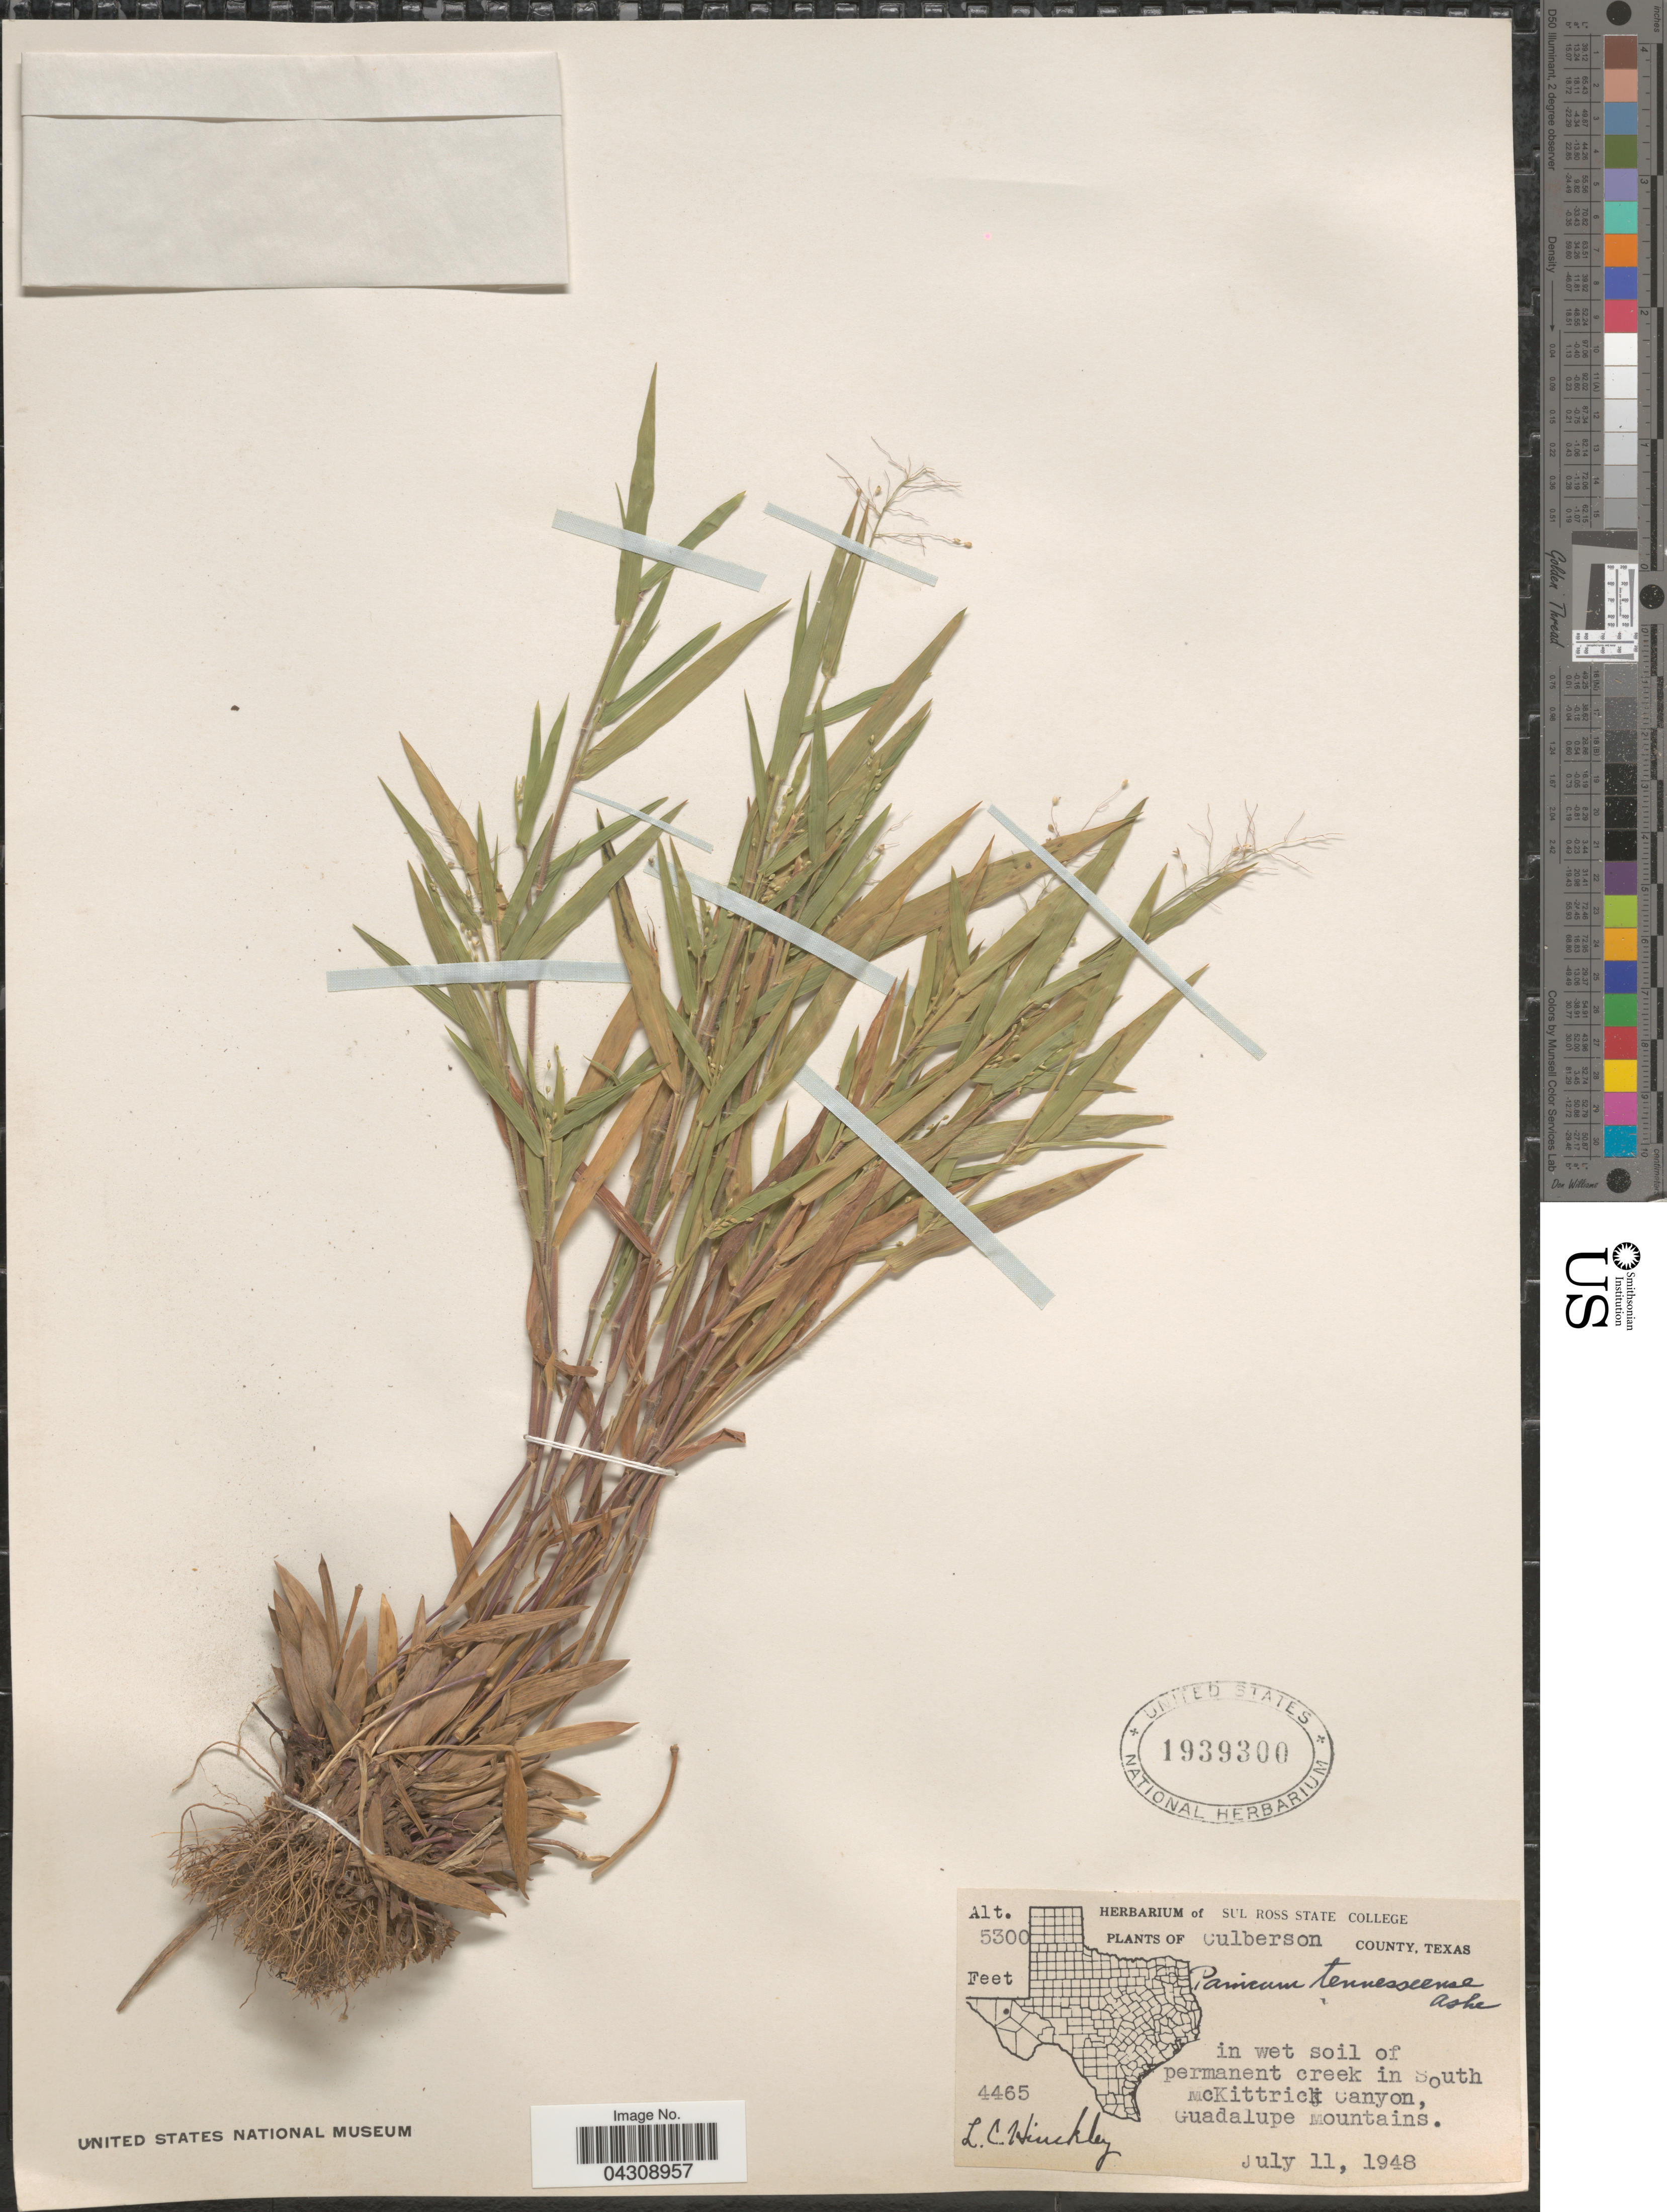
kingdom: Plantae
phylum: Tracheophyta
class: Liliopsida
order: Poales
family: Poaceae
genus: Dichanthelium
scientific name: Dichanthelium acuminatum var. acuminatum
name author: (Sw.) Gould & C.A. Clark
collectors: L. Hinckley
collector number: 4465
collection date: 1948-07-11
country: United States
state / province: Texas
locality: Culberson County. In wet soil of permanent creek in South McKittrick Canyon, Guadalupe Mountains.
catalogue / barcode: US 1939300